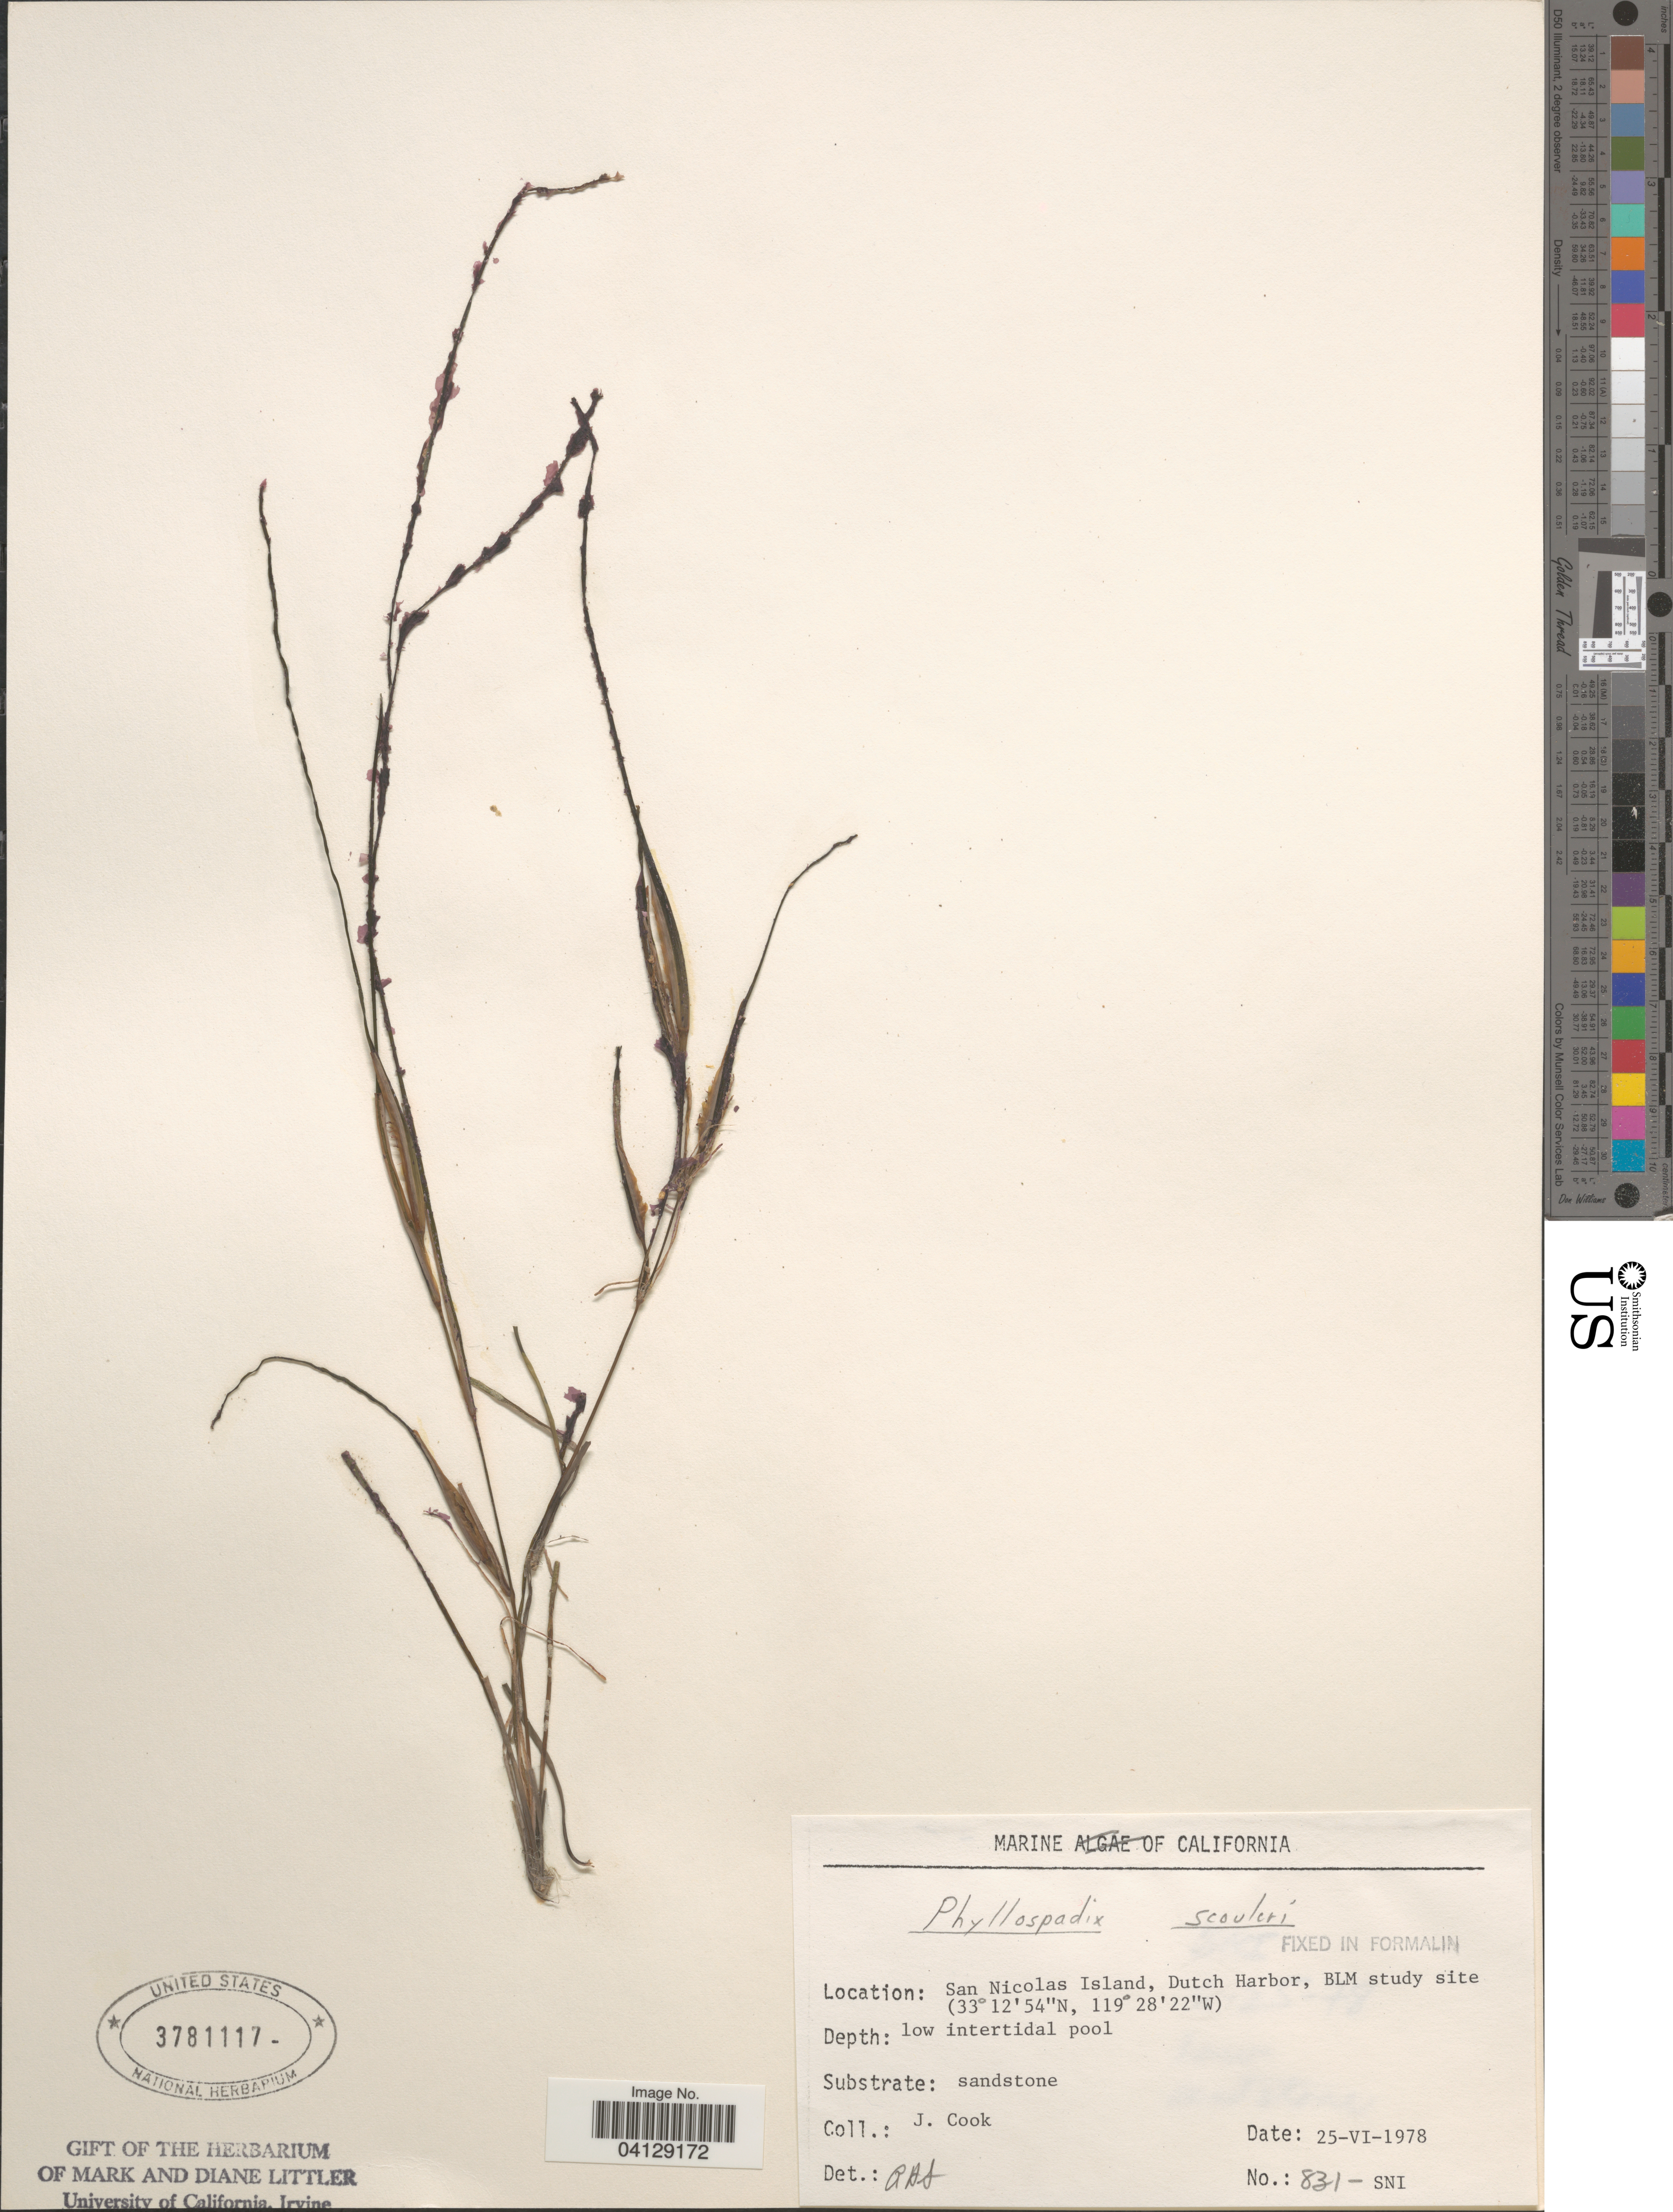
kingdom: Plantae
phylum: Tracheophyta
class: Liliopsida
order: Alismatales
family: Zosteraceae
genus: Phyllospadix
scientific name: Phyllospadix scouleri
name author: Hook.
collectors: J. Cook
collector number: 831-SNI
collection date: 1978-06-25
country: United States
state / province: California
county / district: Ventura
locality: San Nicolas Island, Dutch Harbor, BLM study site.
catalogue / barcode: US 3781117